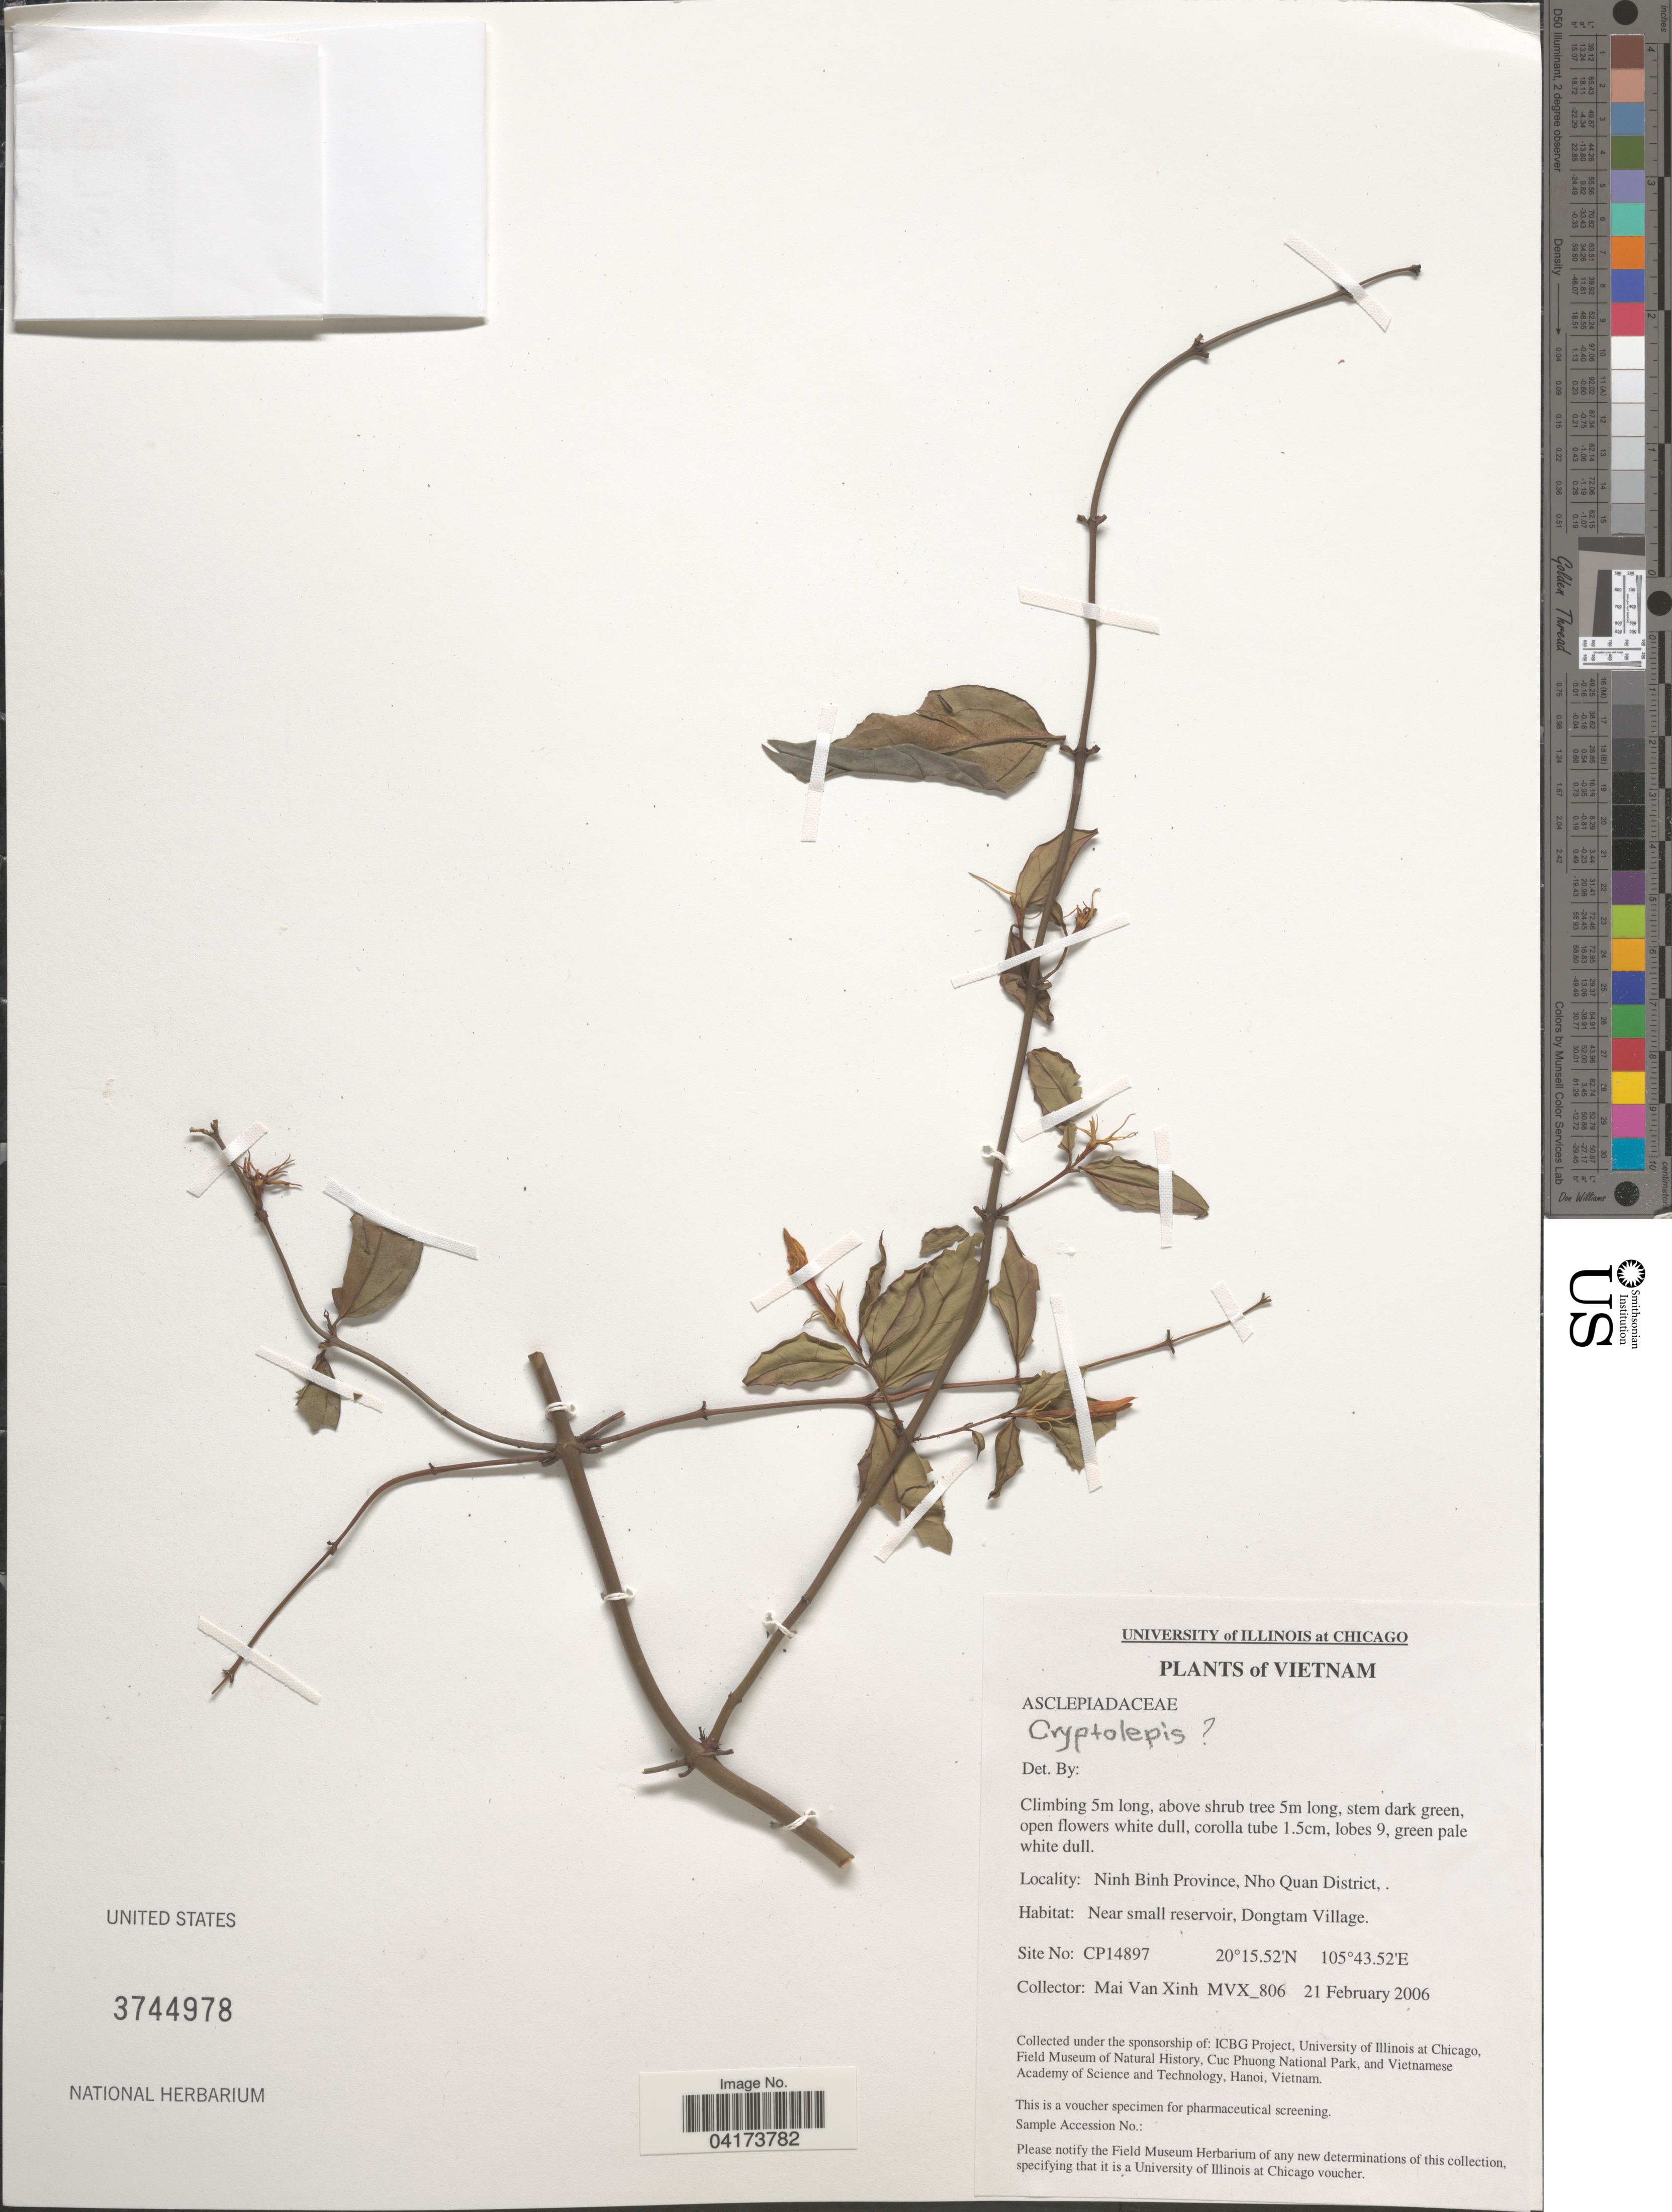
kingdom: Plantae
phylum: Tracheophyta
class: Magnoliopsida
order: Gentianales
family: Apocynaceae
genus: Cryptolepis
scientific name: Cryptolepis sp.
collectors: M. Xinh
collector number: MVX806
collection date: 2006-02-21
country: Vietnam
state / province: Ninh Binh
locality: Nho Quan District. Near small reservoir, Dongtam Village.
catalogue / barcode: US 3744978